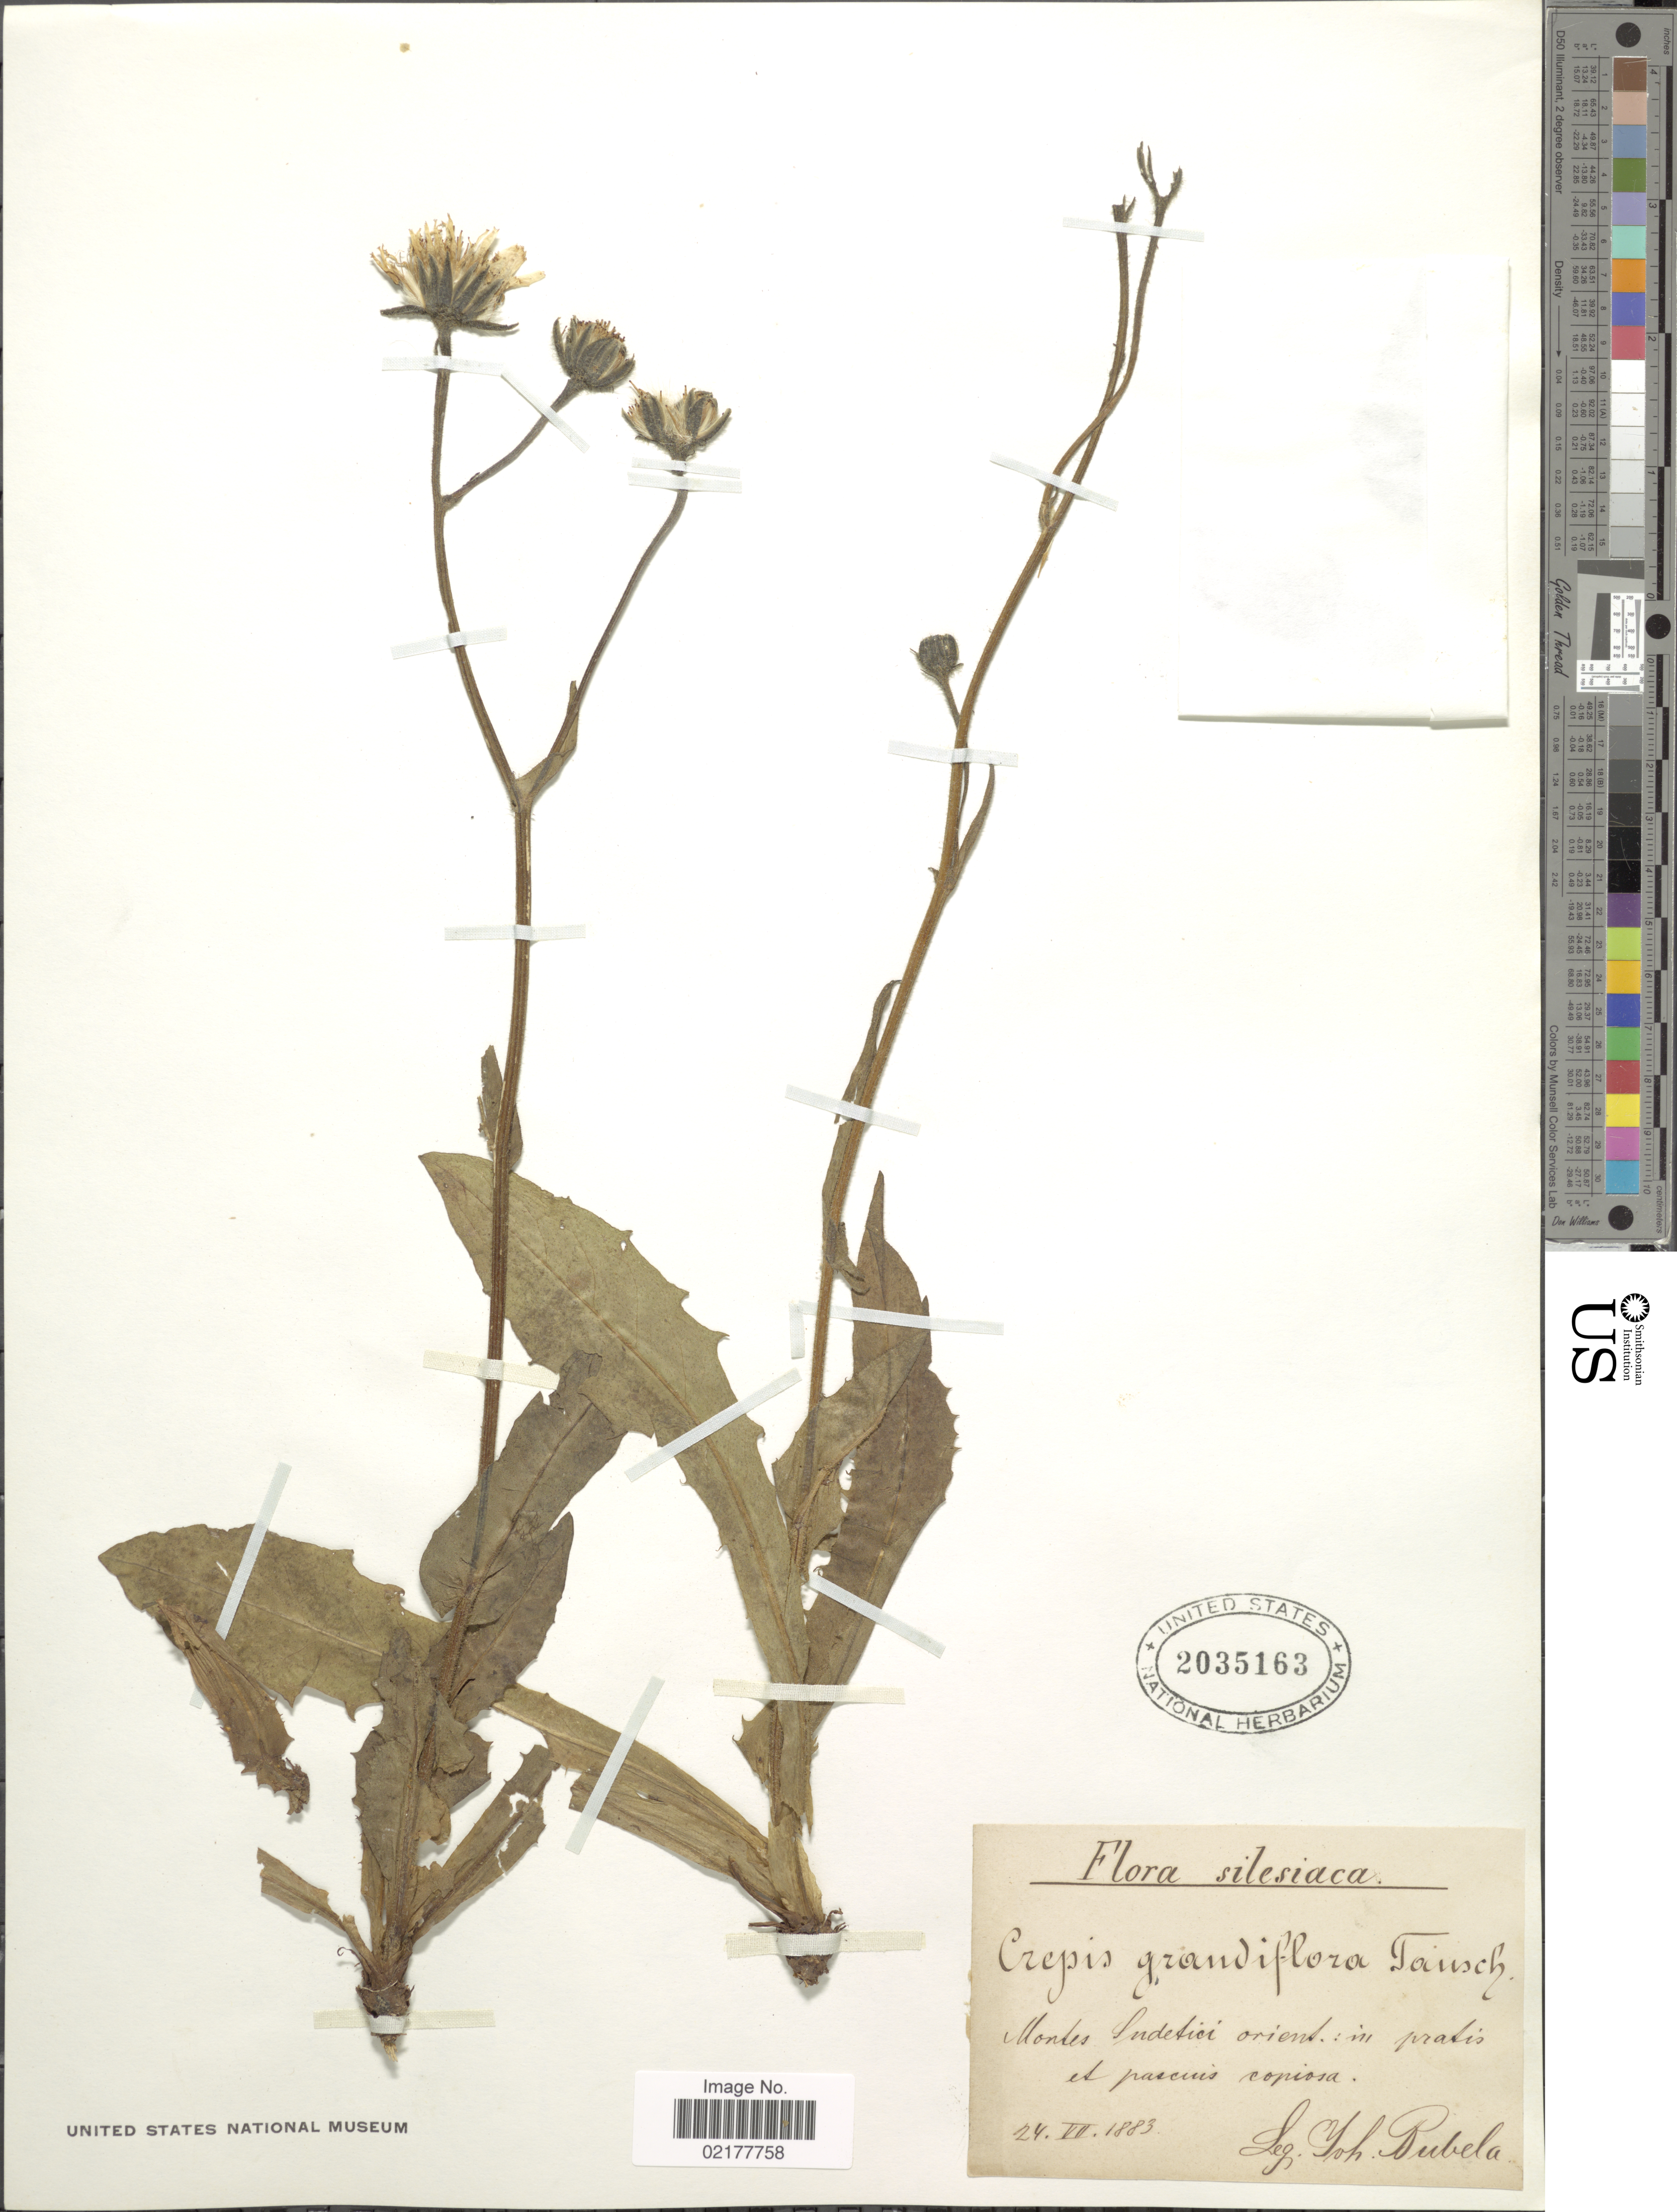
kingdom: Plantae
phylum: Tracheophyta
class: Magnoliopsida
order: Asterales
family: Asteraceae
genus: Crepis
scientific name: Crepis conyzifolia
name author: (Gouan) A. Kern.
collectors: J. Bubela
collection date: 1883-07-24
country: Czechia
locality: Montes Indetici orient.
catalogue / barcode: US 2035163